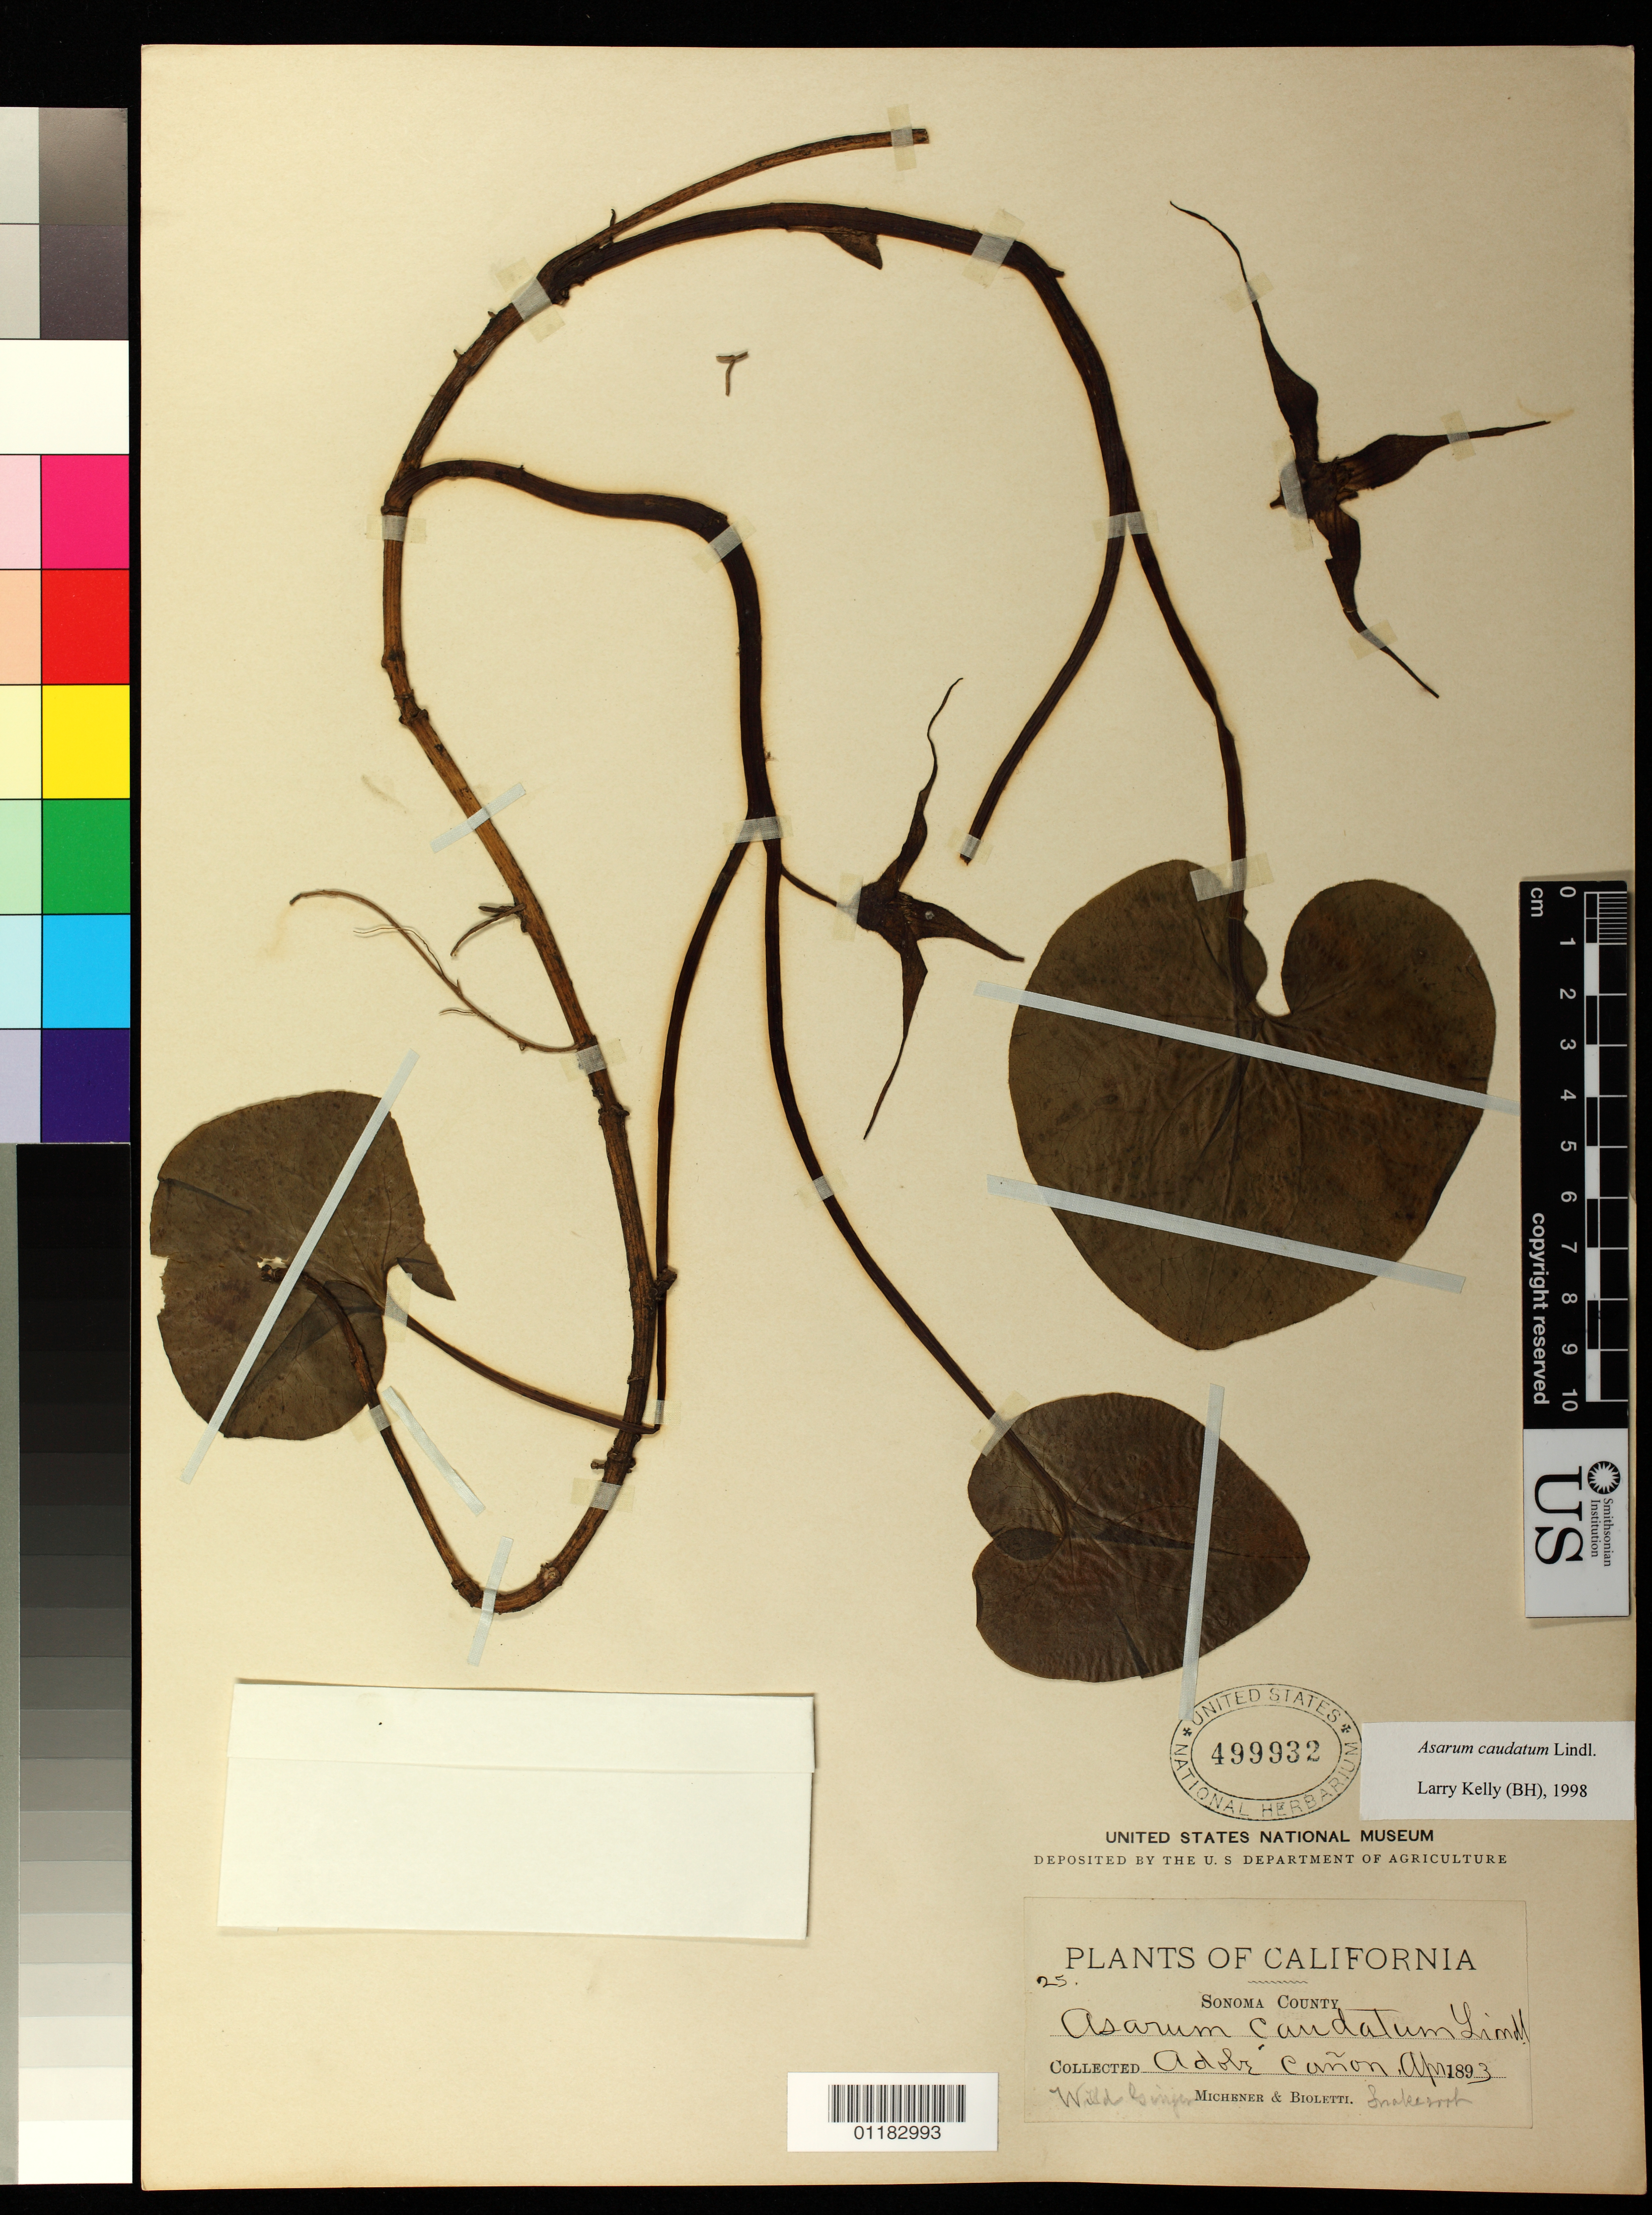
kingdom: Plantae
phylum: Tracheophyta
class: Magnoliopsida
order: Piperales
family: Aristolochiaceae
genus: Asarum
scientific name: Asarum caudatum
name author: Lindl.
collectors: C. G. Michener & -- Bioletti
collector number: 25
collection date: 1893-04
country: United States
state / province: California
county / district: Sonoma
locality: Sonoma County: Adobe Canyon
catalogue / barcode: US 499932